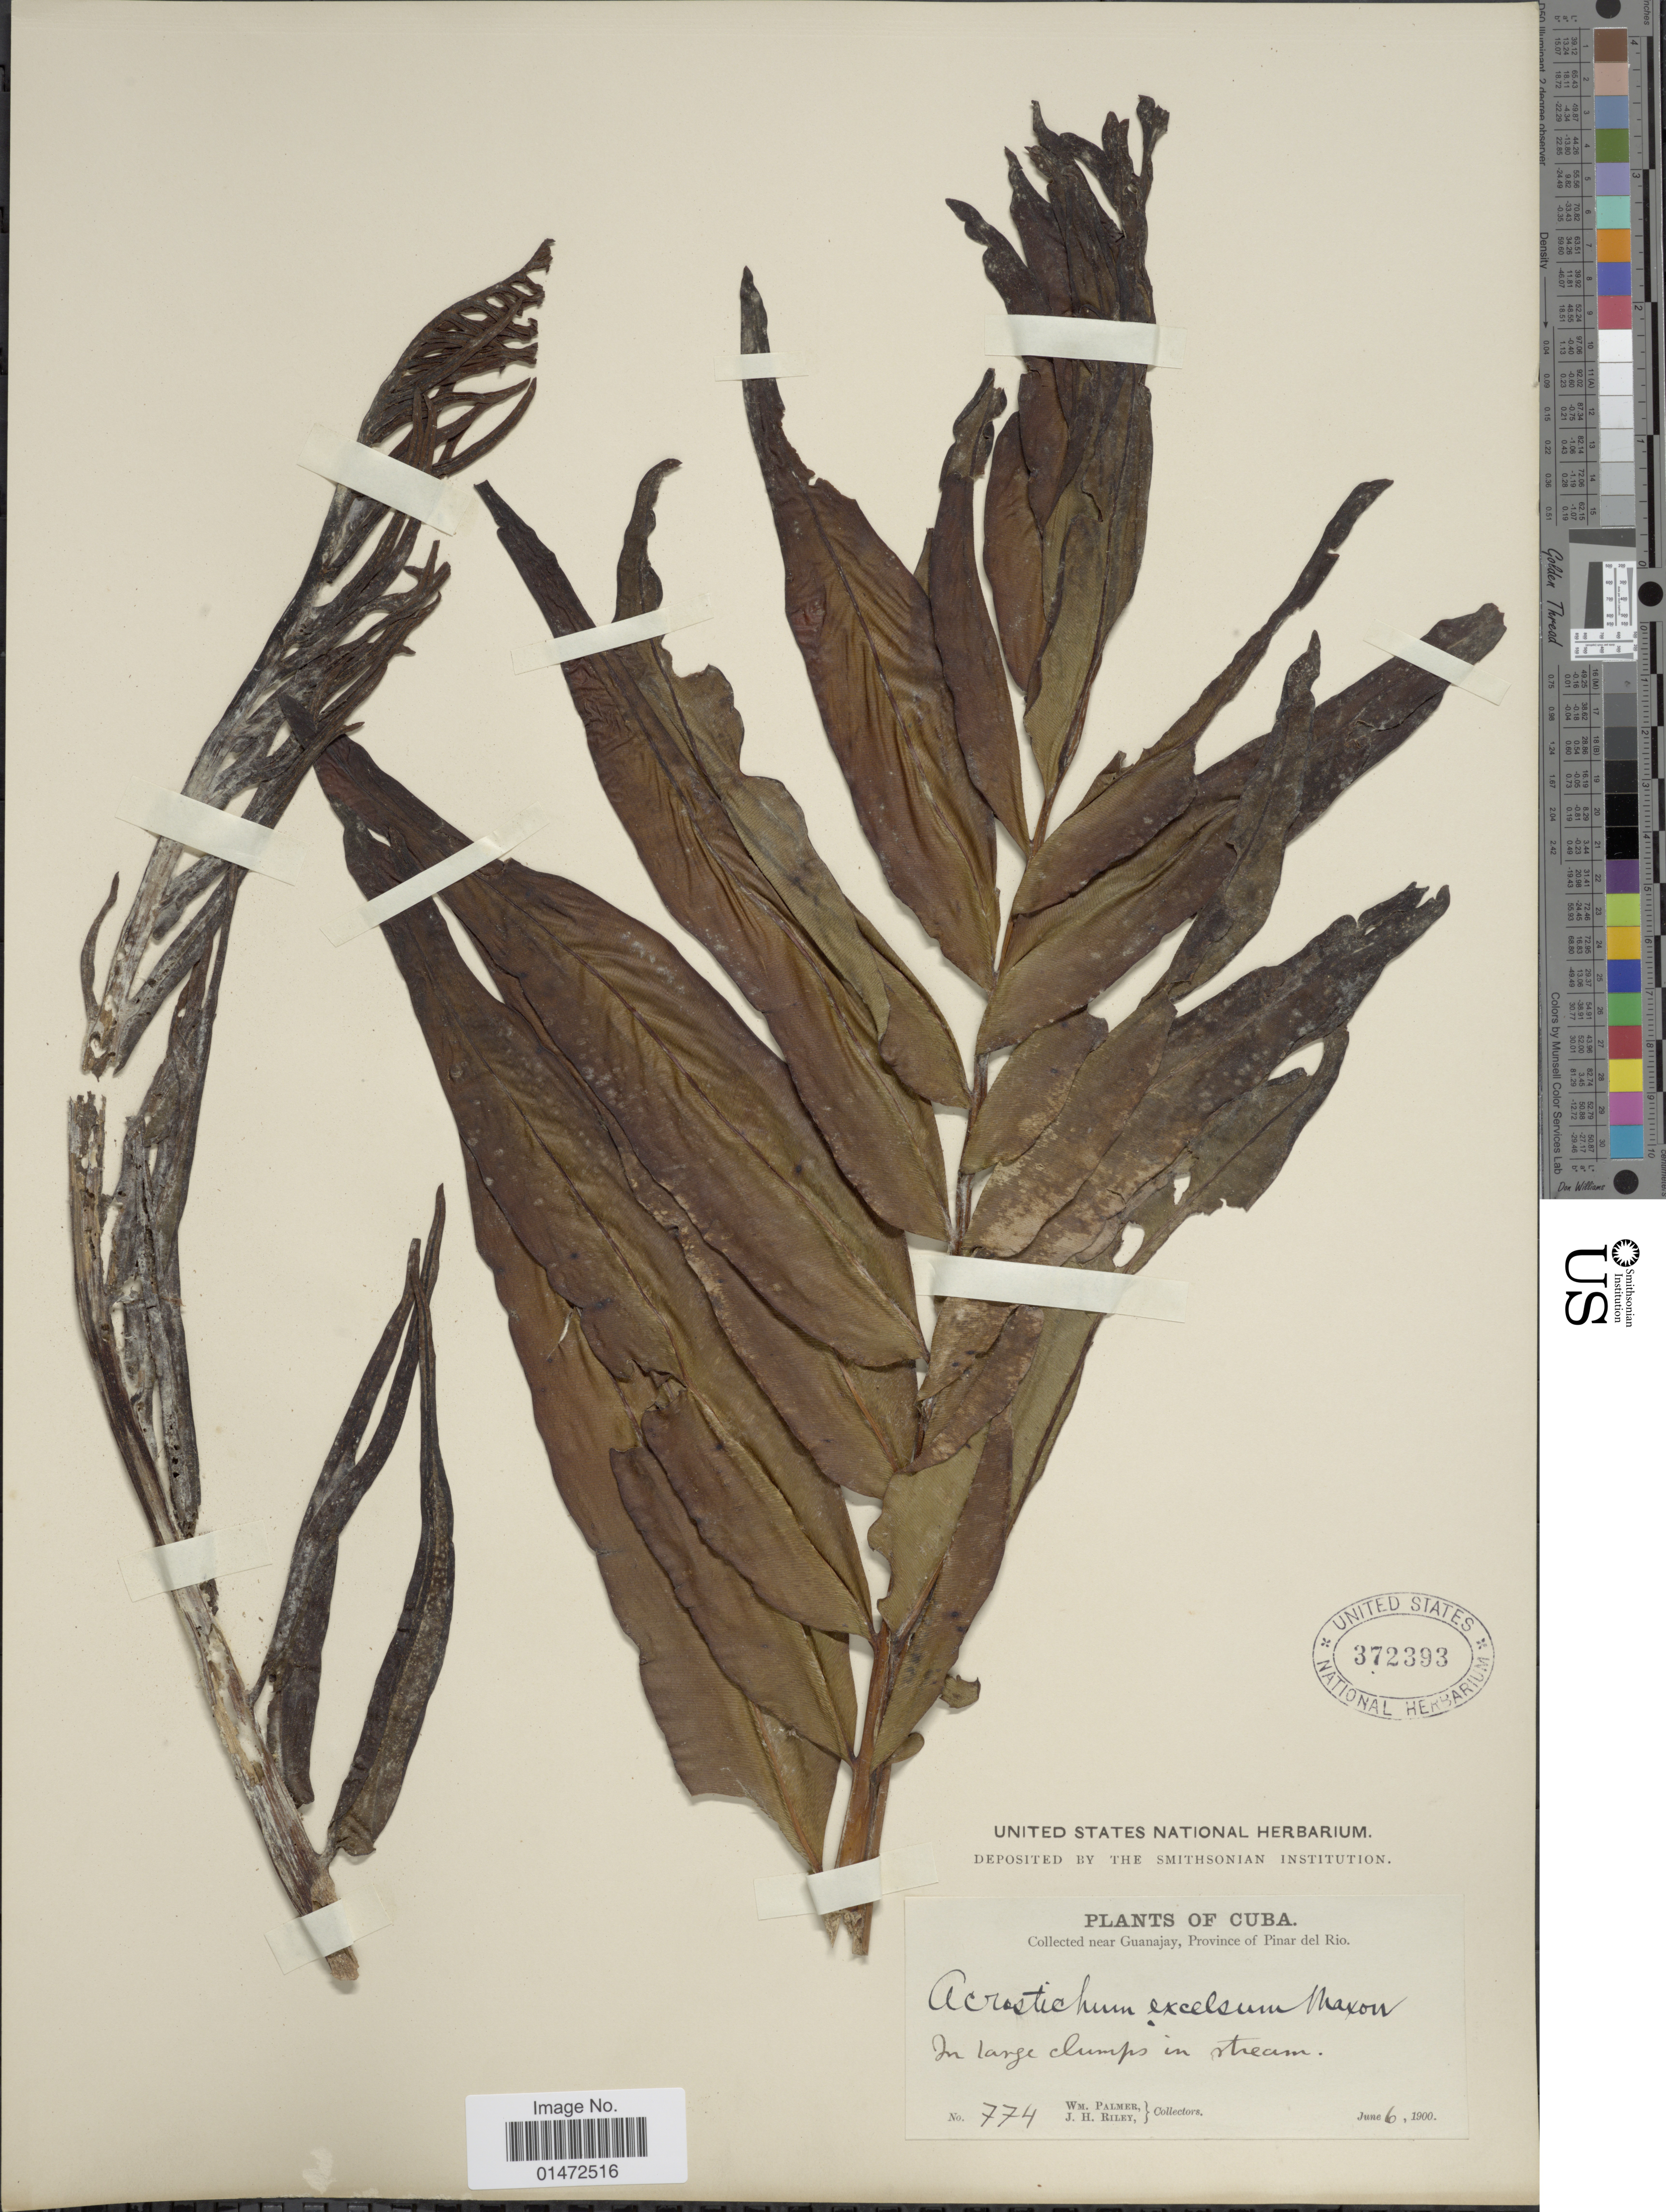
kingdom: Plantae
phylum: Tracheophyta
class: Polypodiopsida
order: Polypodiales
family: Pteridaceae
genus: Acrostichum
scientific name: Acrostichum danaeifolium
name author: Langsd. & Fisch.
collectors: W. Palmer & J. H. Riley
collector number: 774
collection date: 1900-06-06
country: Cuba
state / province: Pinar del Río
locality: Near Guanajay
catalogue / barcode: US 372393